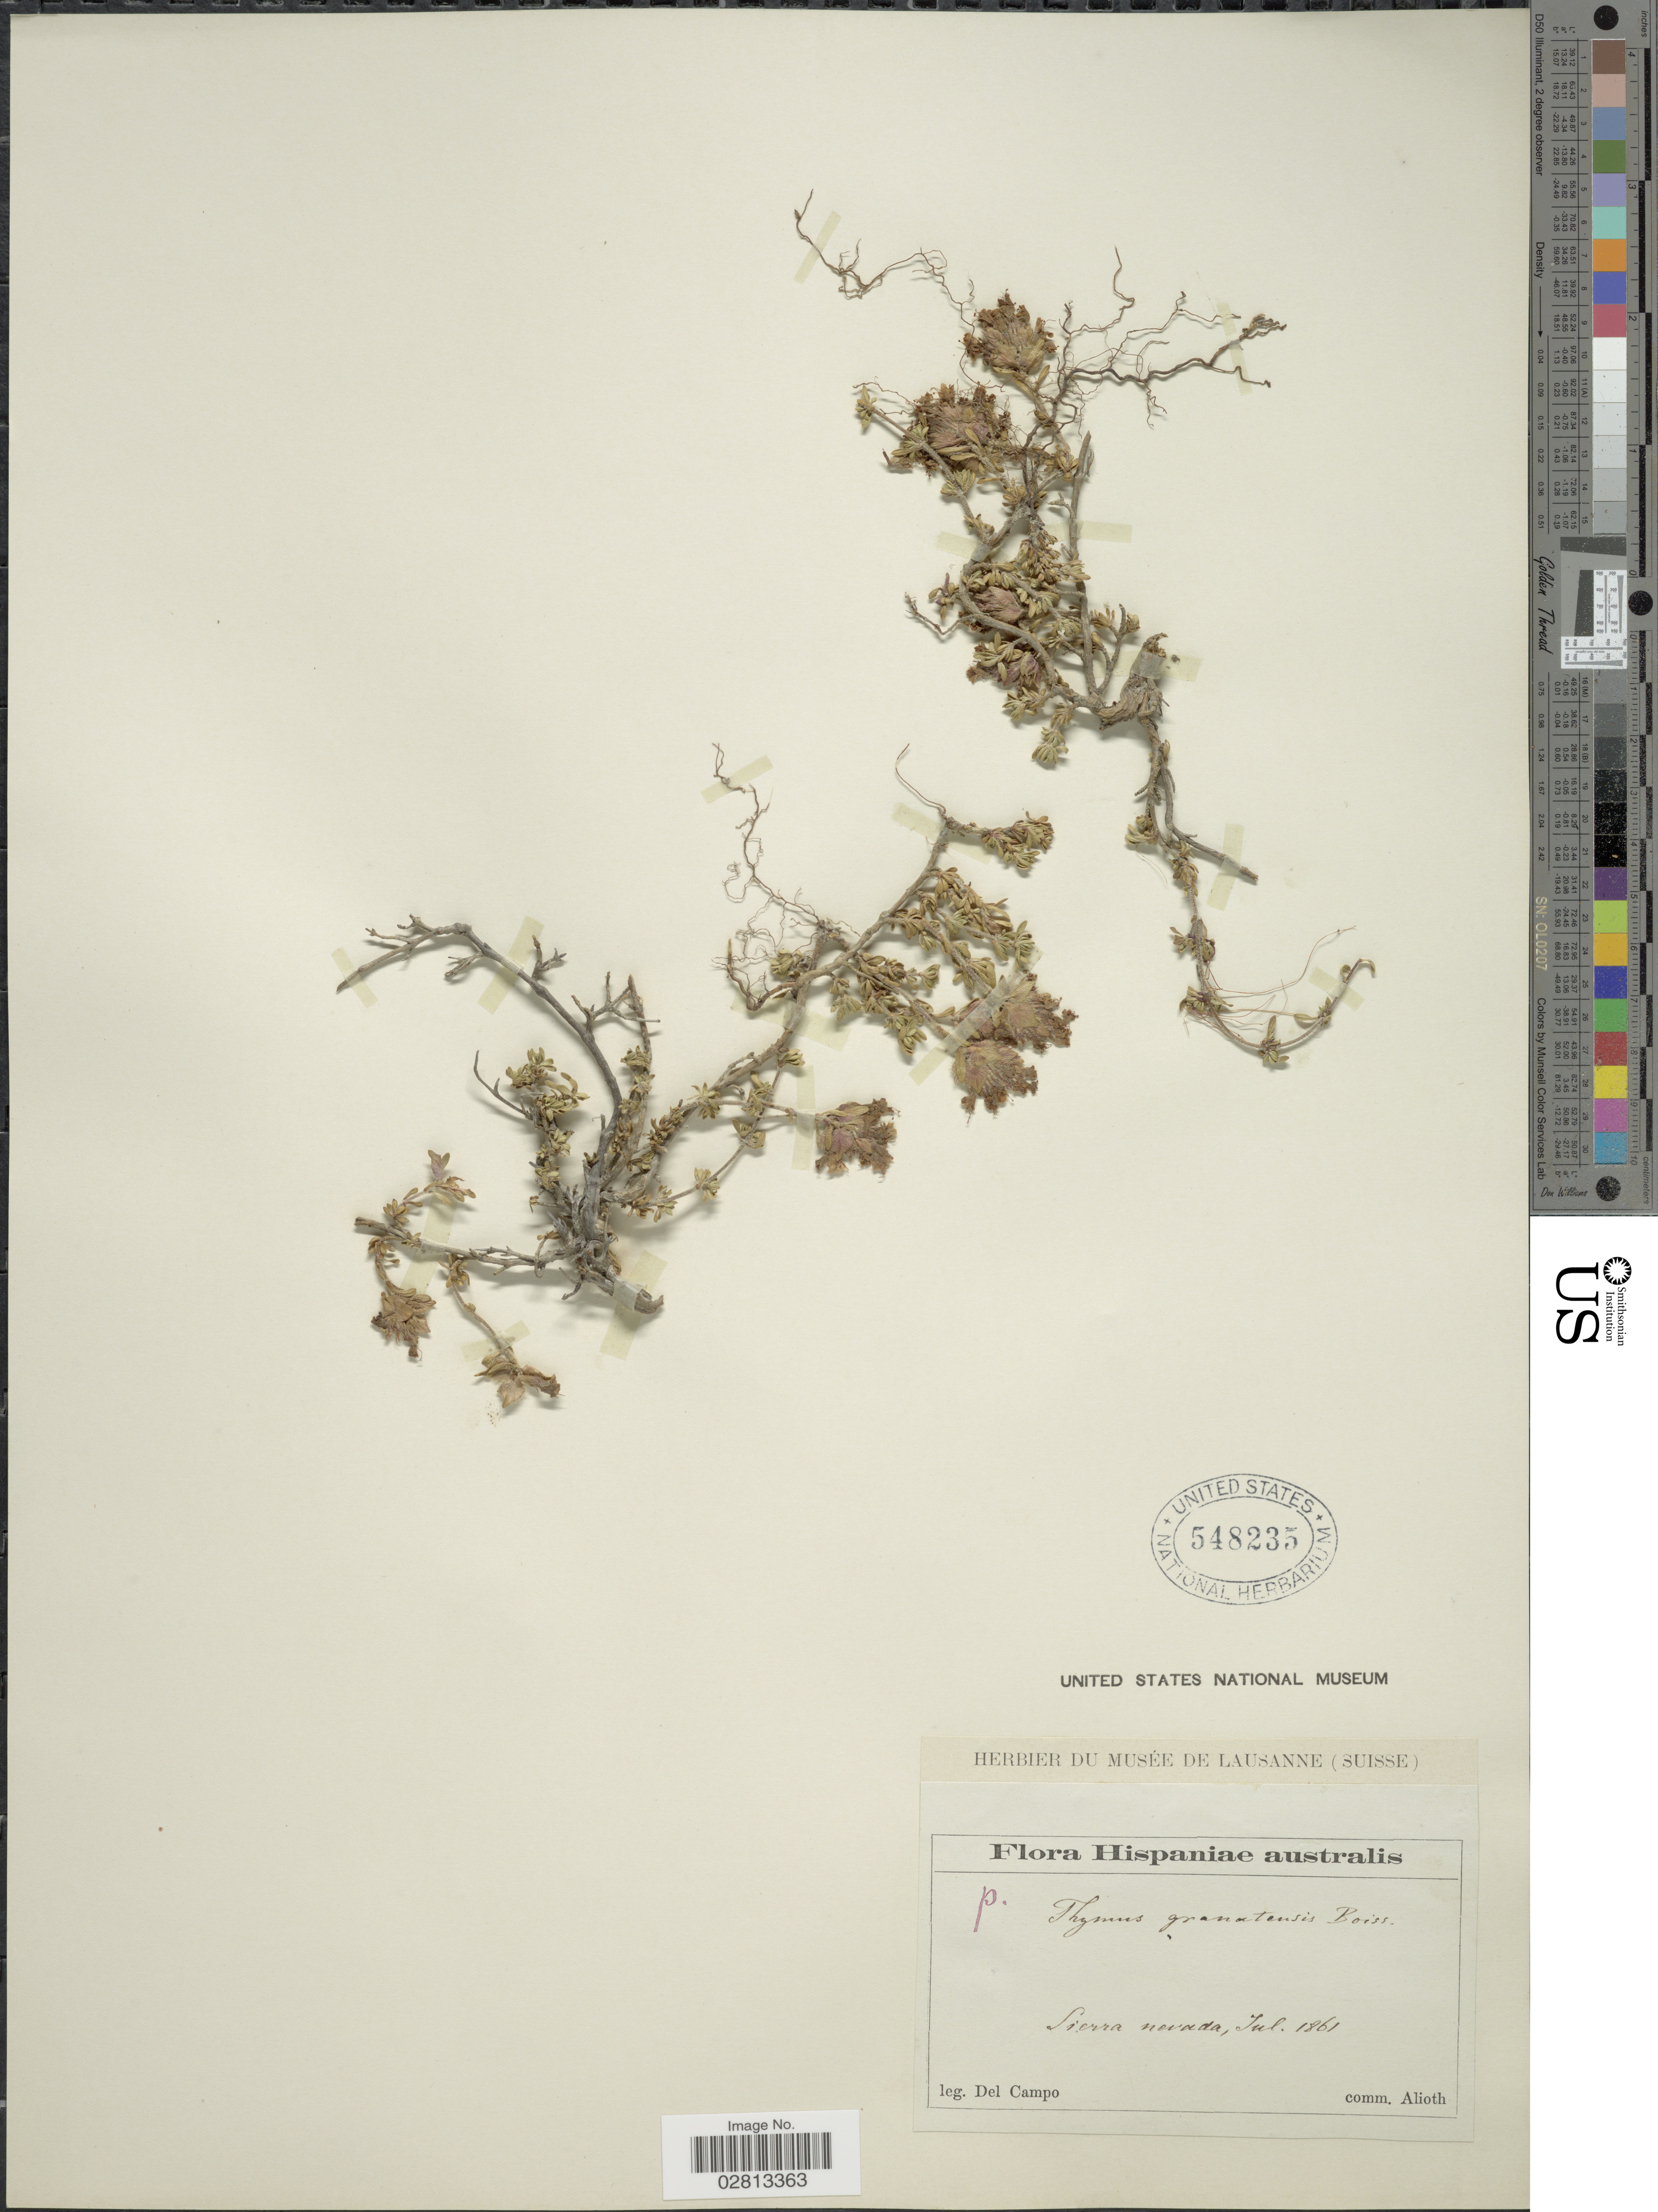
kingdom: Plantae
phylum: Tracheophyta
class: Magnoliopsida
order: Lamiales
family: Lamiaceae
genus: Thymus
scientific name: Thymus granatensis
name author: Boiss.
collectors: Del Campo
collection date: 1861-07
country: Spain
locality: Hispaniæ australis. Sierra Nevada.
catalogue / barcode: US 548235